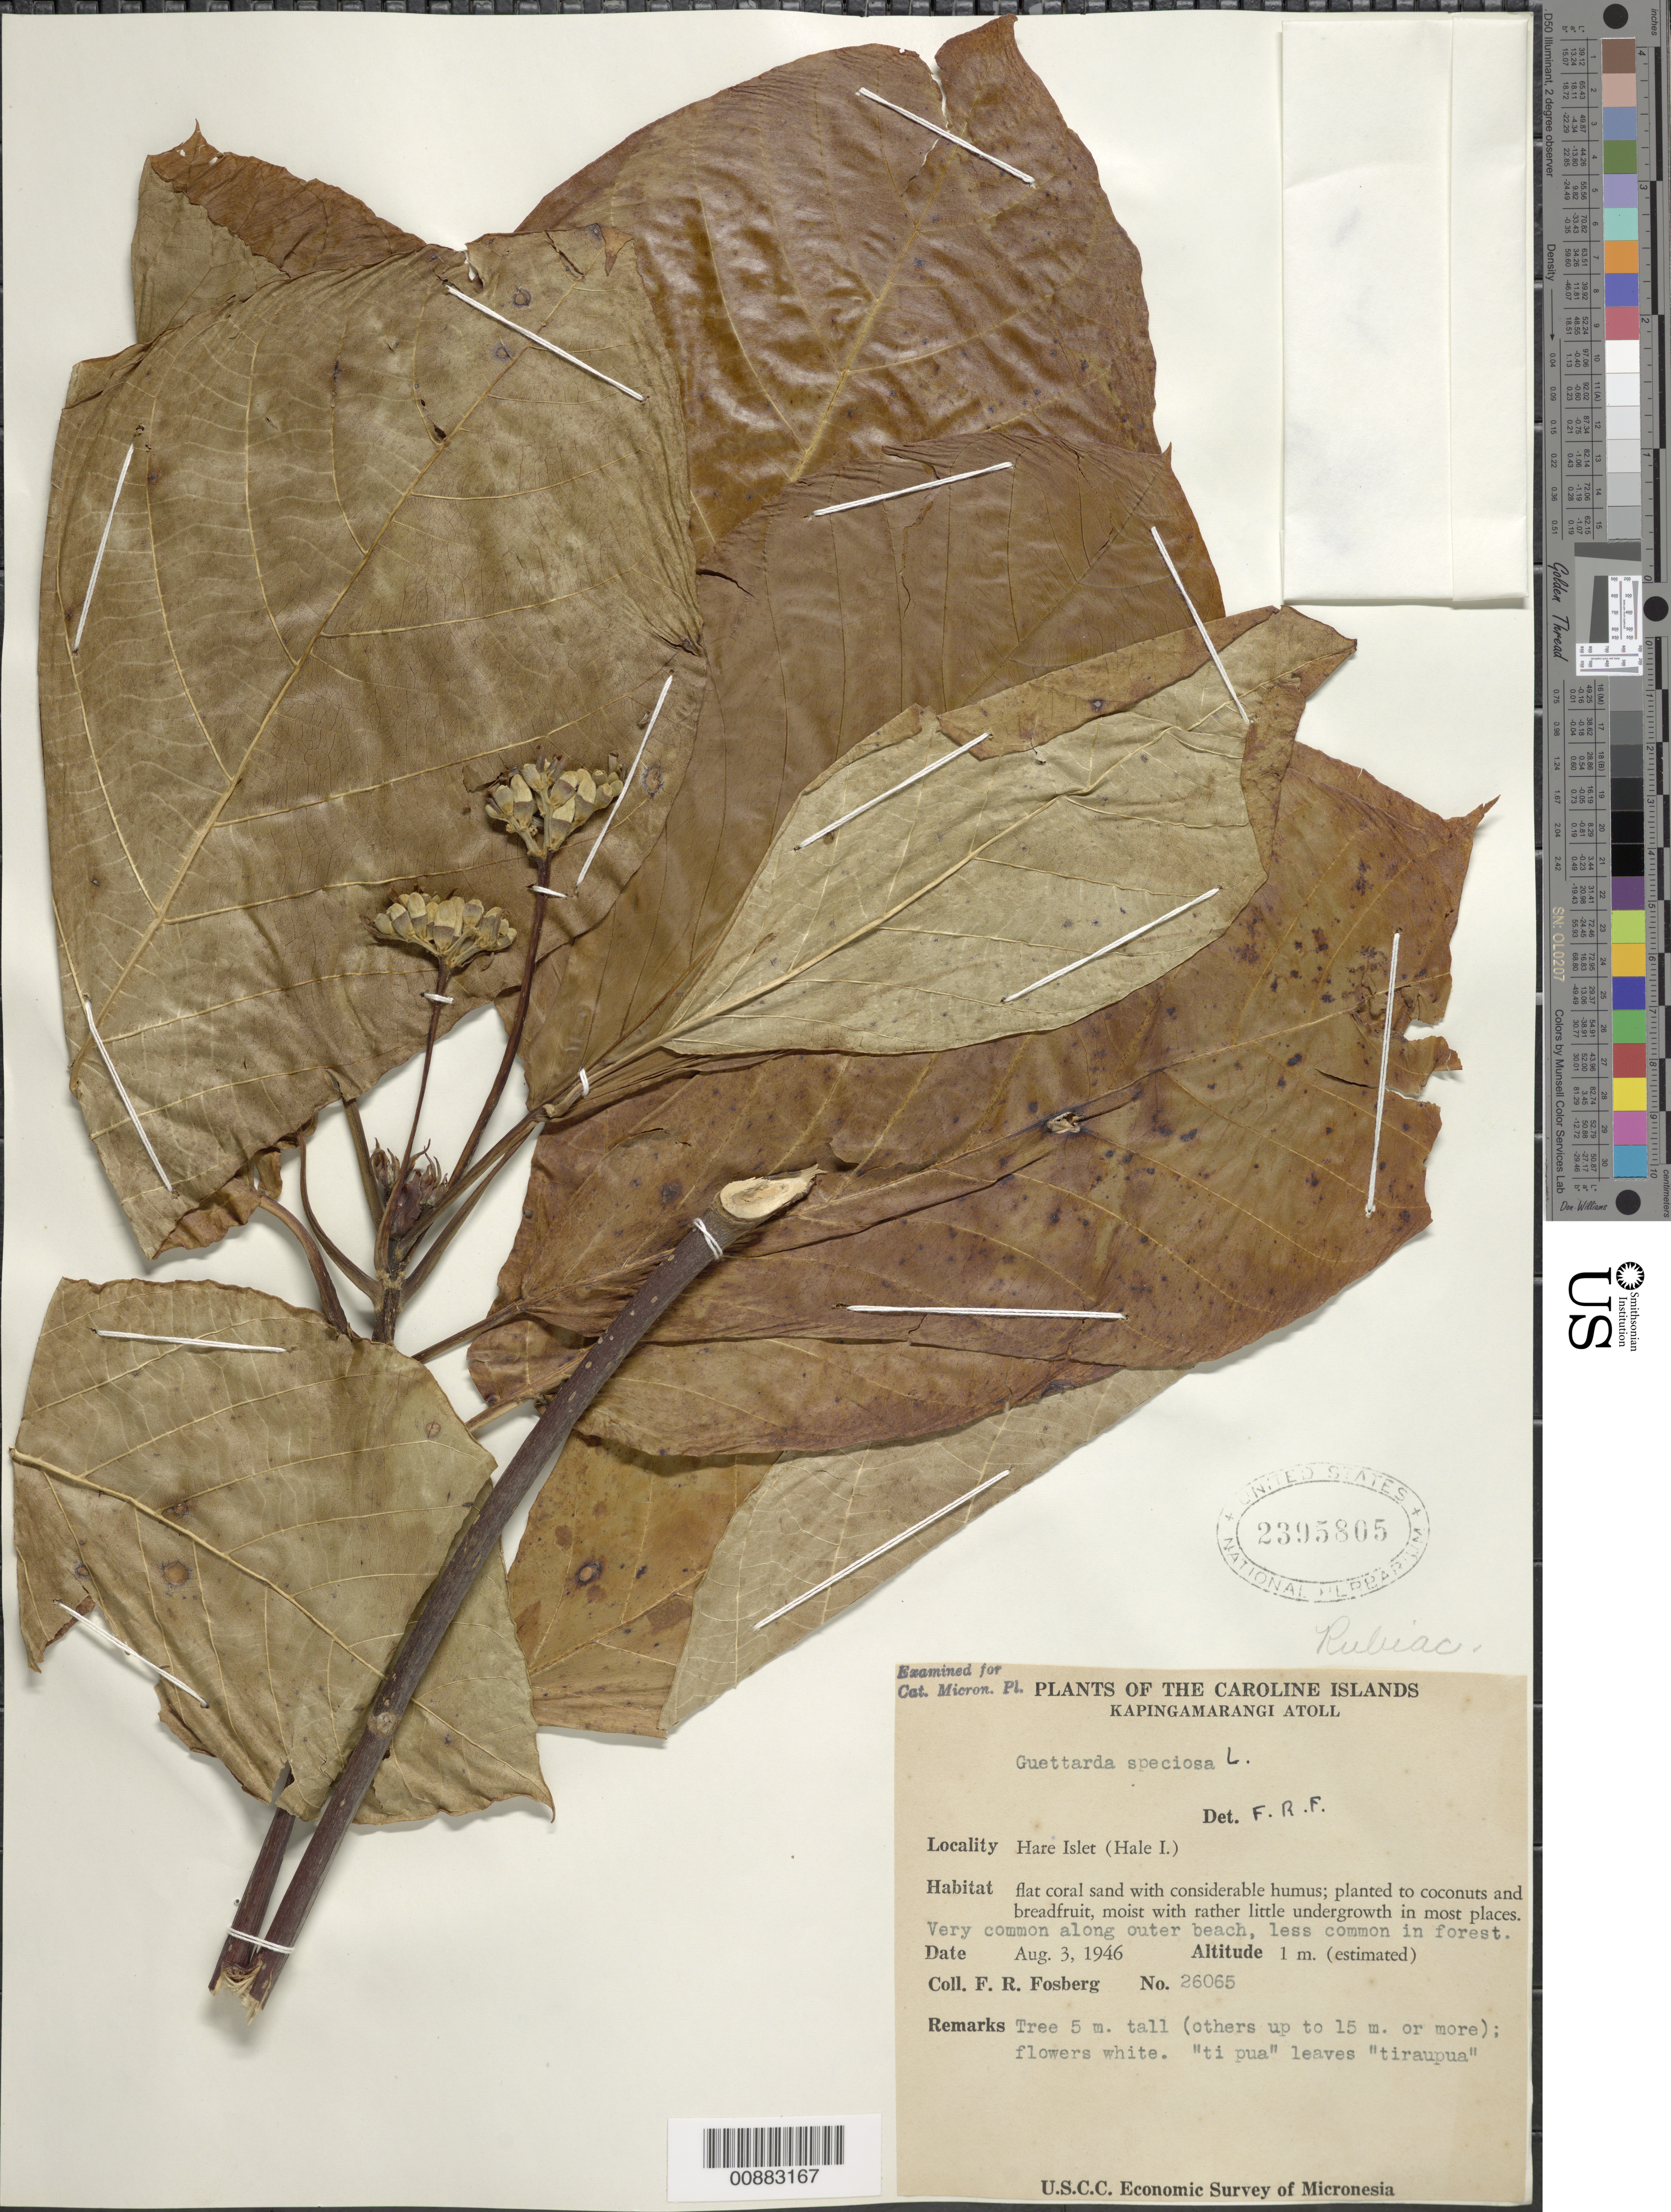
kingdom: Plantae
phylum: Tracheophyta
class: Magnoliopsida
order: Gentianales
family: Rubiaceae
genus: Guettarda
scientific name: Guettarda speciosa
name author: L.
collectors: F. R. Fosberg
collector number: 26065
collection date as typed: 03 Aug 1946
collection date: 1946-08-03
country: Micronesia, Federated States of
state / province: Pohnpei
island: Kapingamarangi Atoll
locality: Hare Islet (Hale I), Kapingamarangi Is.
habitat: flat coral sand with considerable humus, very common along outer beach, less common in forest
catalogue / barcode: US 2395805